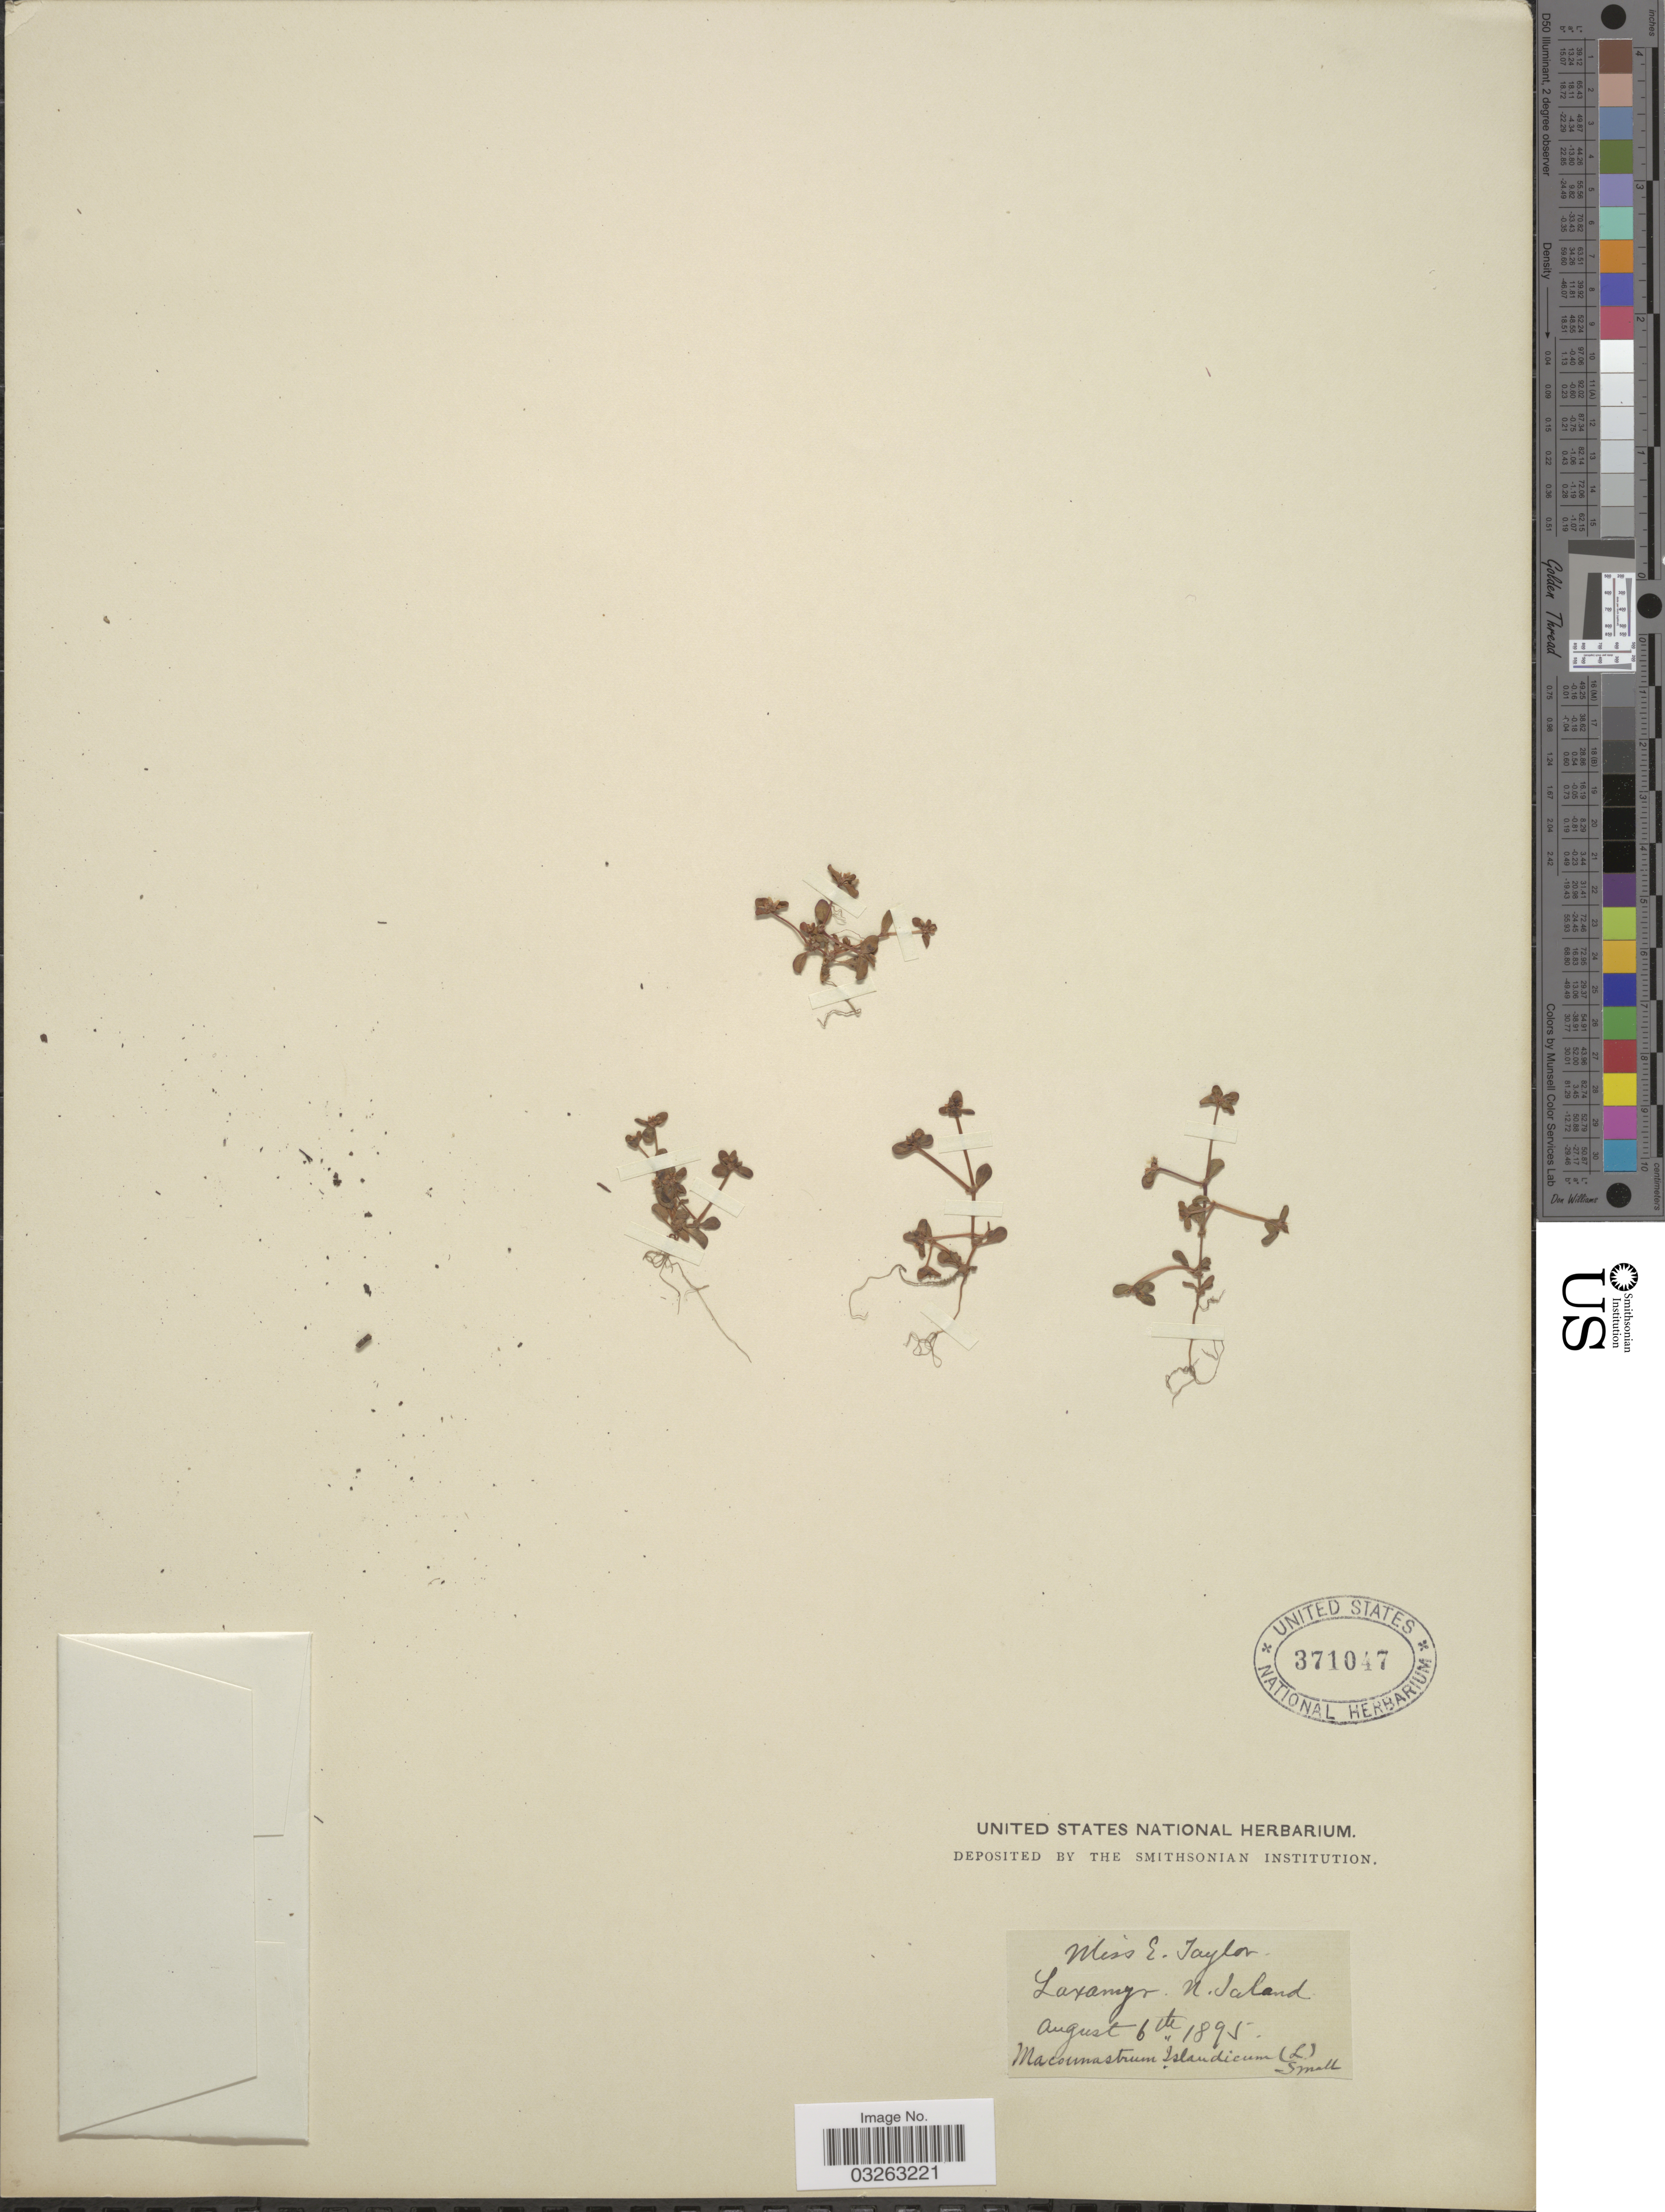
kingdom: Plantae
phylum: Tracheophyta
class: Magnoliopsida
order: Caryophyllales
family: Polygonaceae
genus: Koenigia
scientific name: Koenigia islandica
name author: L.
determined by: Strong, Mark T., (BOT), Smithsonian Institution - National Museum of Natural History (UNITED STATES)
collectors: E. Taylor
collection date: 1895-08-06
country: Iceland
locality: Laxamyr. N. Iceland.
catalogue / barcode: US 371047